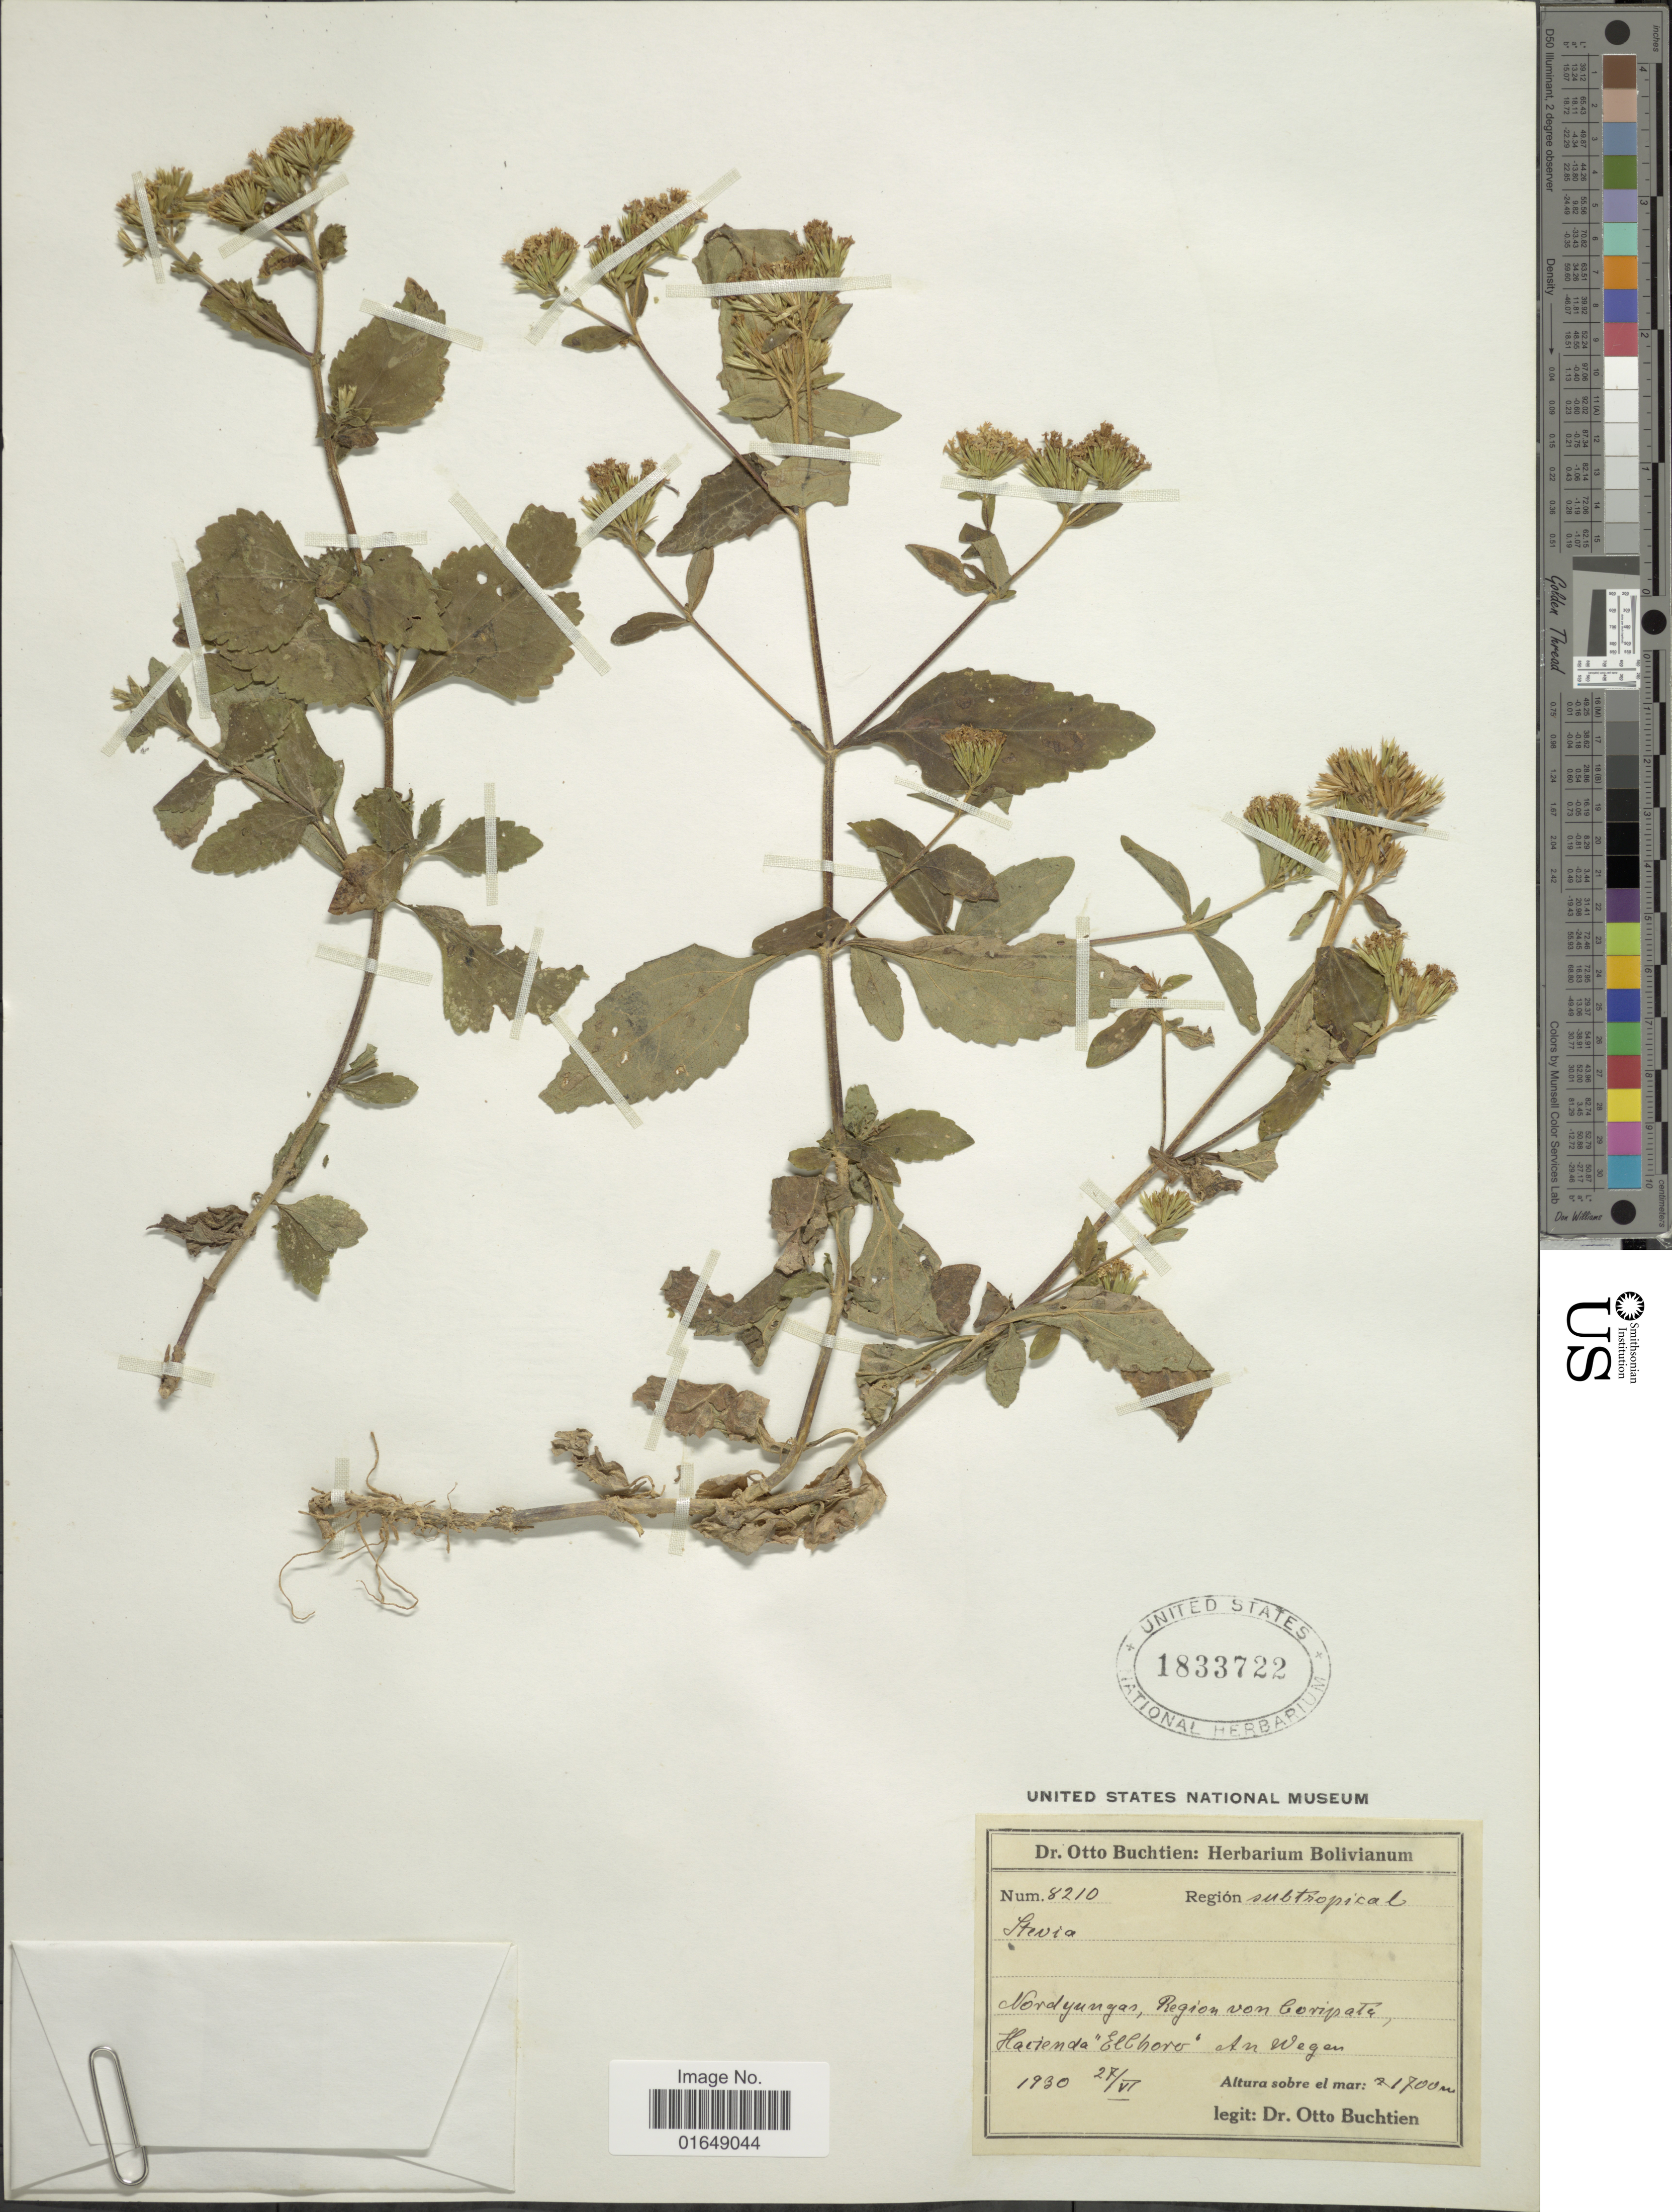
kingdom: Plantae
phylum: Tracheophyta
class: Magnoliopsida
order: Asterales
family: Asteraceae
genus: Stevia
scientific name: Stevia sp.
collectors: O. Buchtien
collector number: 8210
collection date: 1930-06-27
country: Bolivia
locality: Nordyungas, Region von Coripata, hacienda "El Choro"An Wegen, region subtropical.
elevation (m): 1700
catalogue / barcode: US 1833722